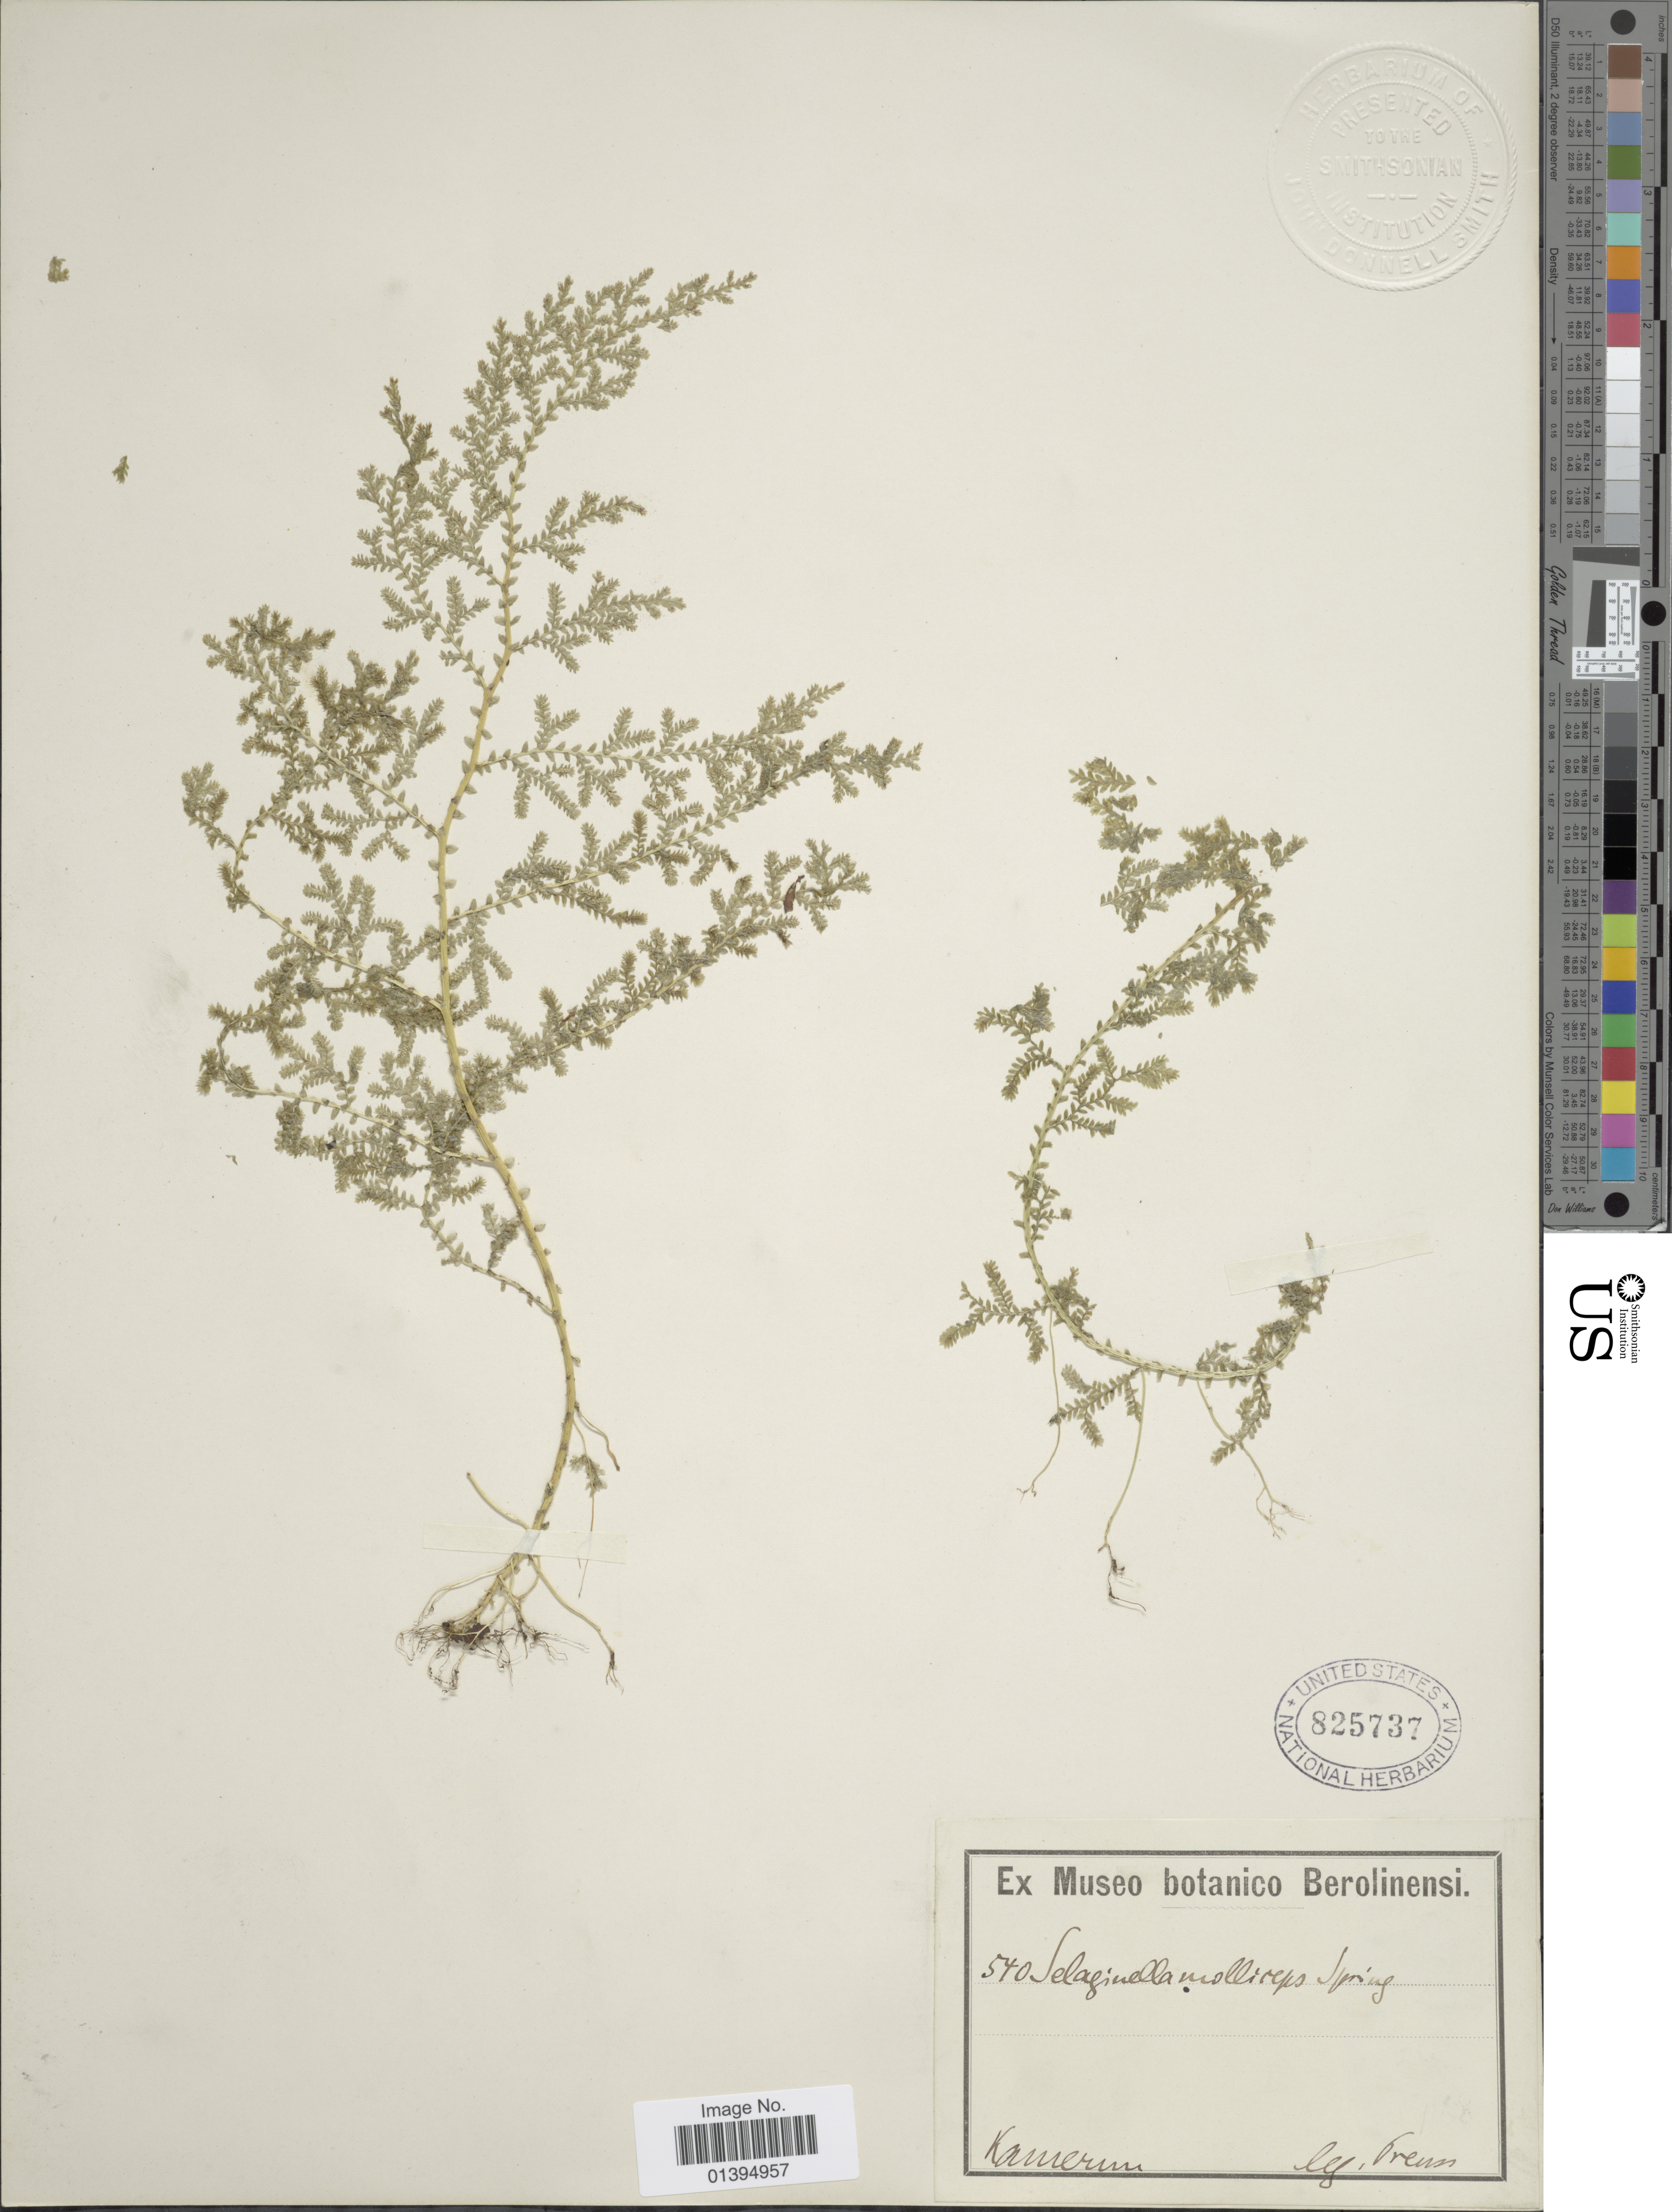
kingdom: Plantae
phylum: Tracheophyta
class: Lycopodiopsida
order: Selaginellales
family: Selaginellaceae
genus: Selaginella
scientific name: Selaginella molliceps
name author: Spring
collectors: Frenn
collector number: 540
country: Cameroon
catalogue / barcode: US 825737